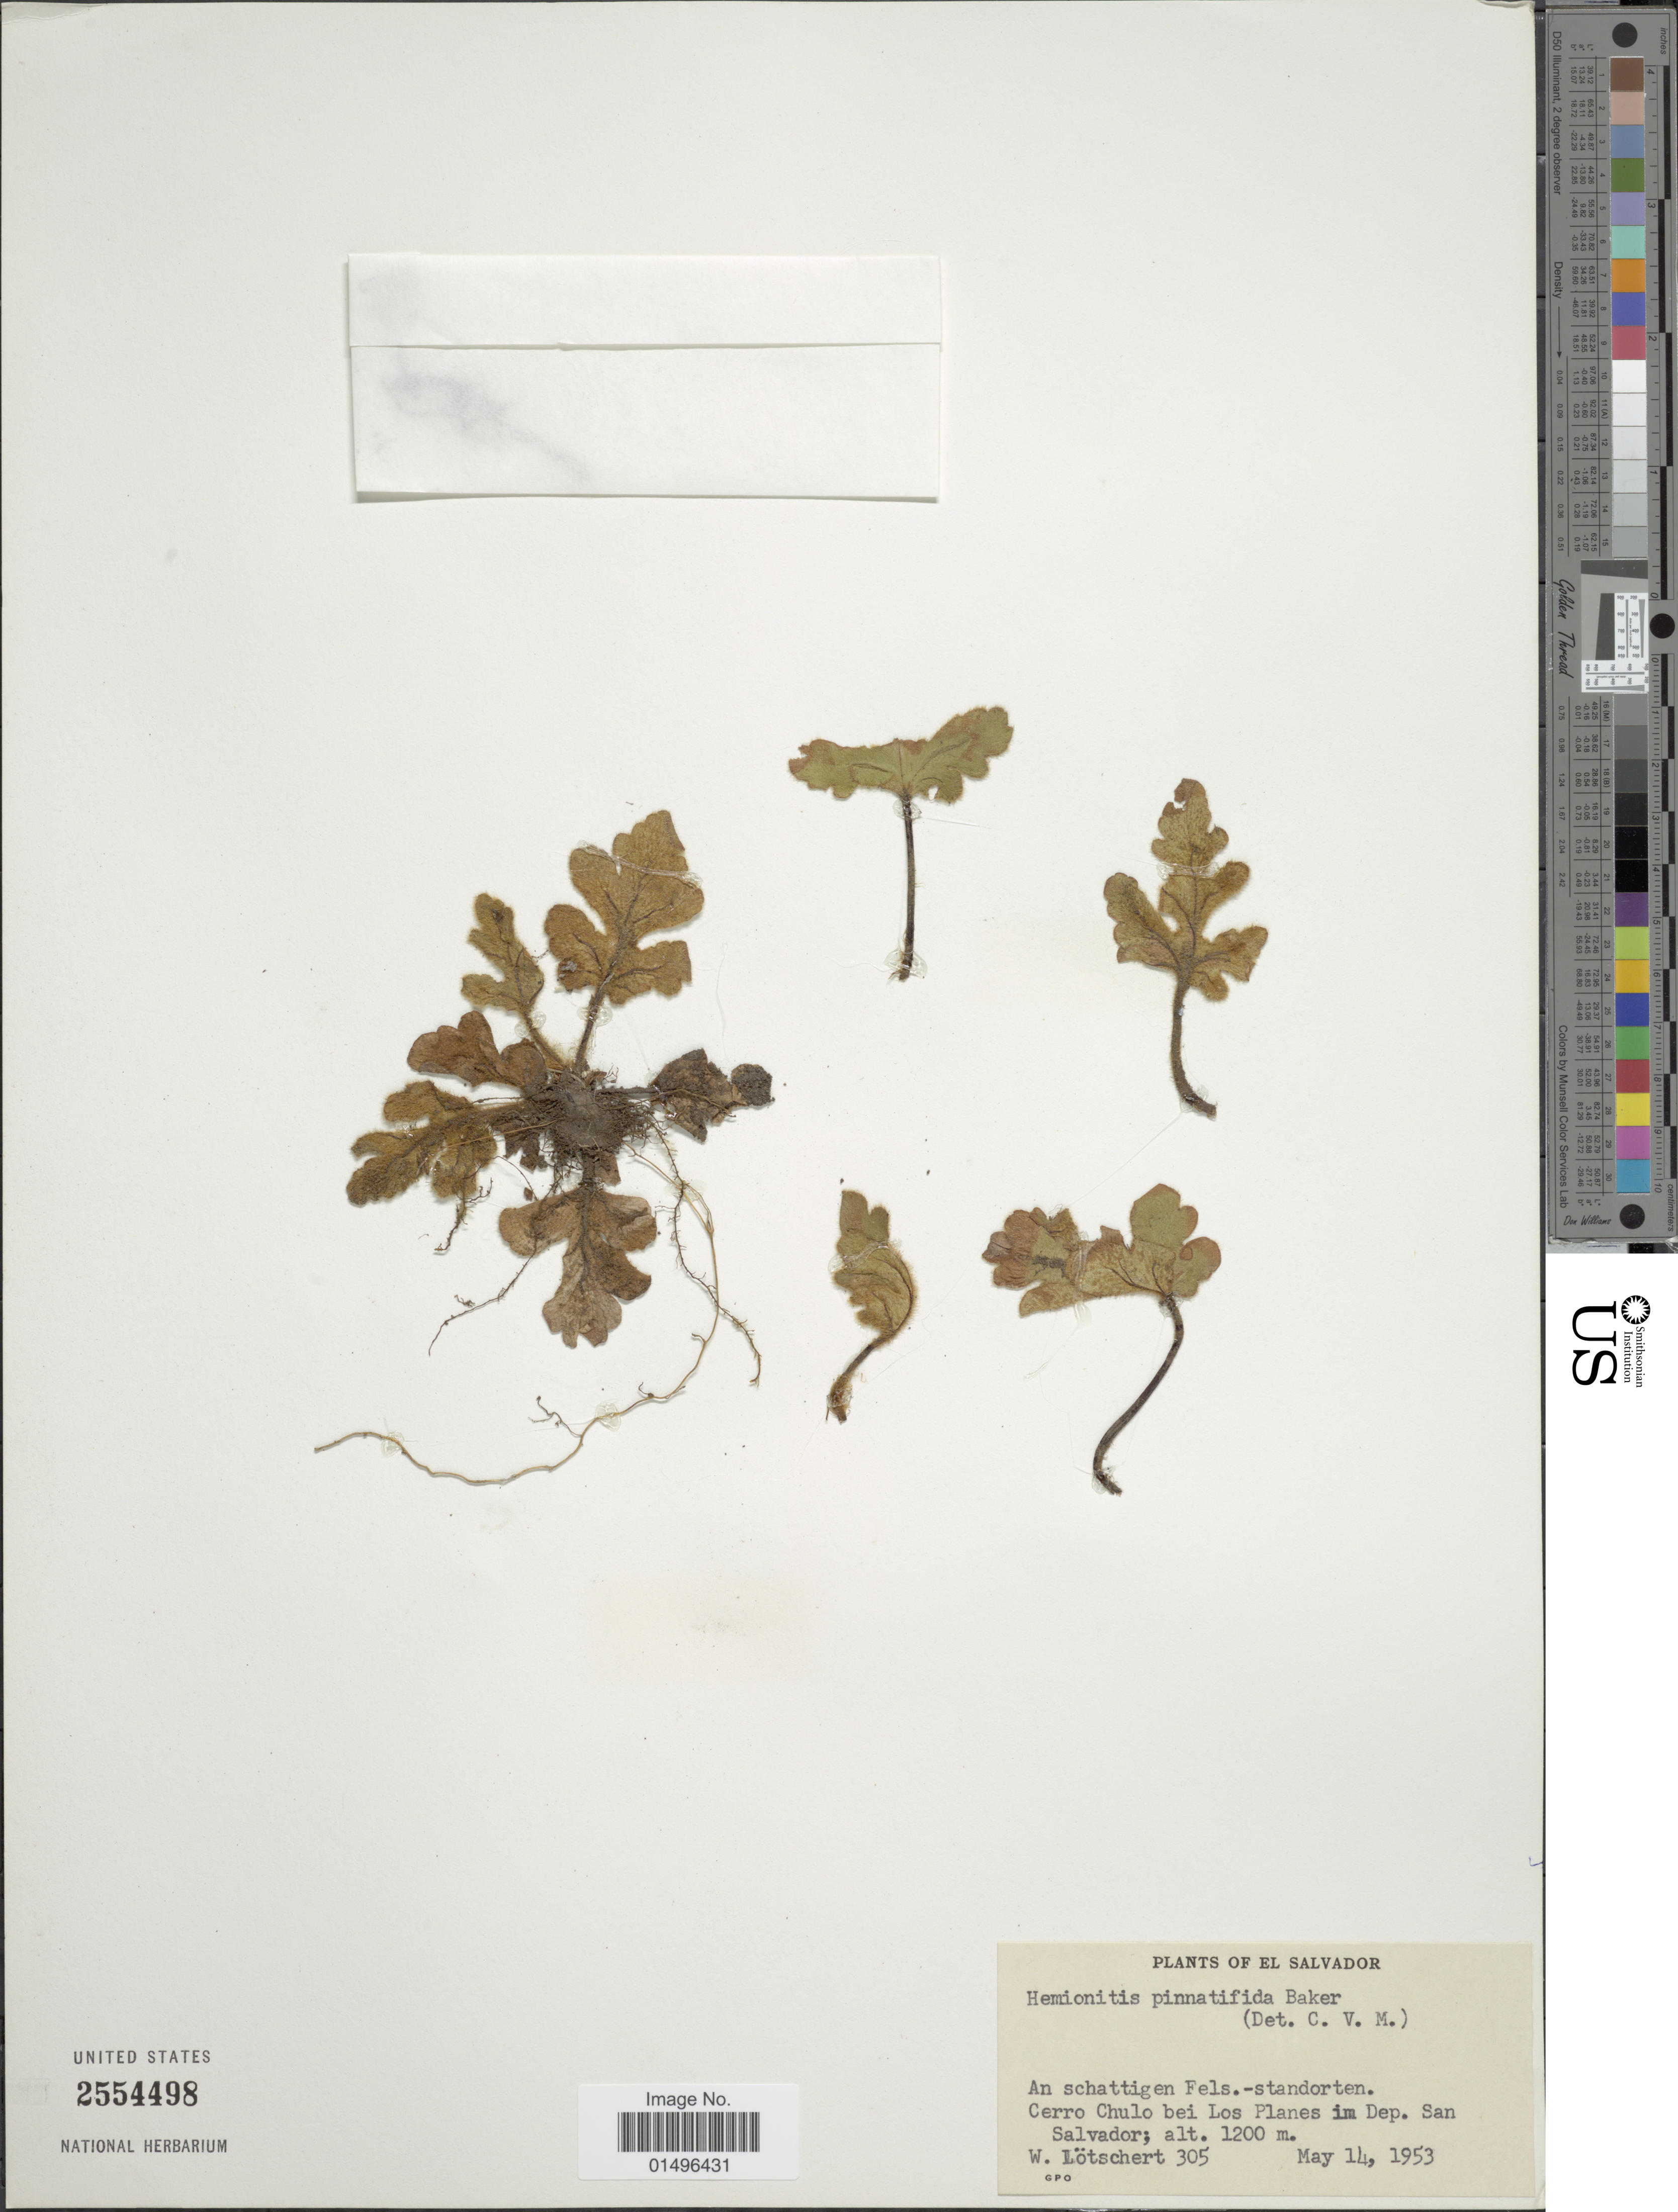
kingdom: Plantae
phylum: Tracheophyta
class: Polypodiopsida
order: Polypodiales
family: Pteridaceae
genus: Hemionitis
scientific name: Hemionitis pinnatifida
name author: Baker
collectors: W. Lötschert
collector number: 305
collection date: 1953-05-14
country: El Salvador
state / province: San Salvador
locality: El Salvador, Cerro Chulo bei Los Planes in Dep. San Salvador.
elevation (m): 1200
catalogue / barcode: US 2554498